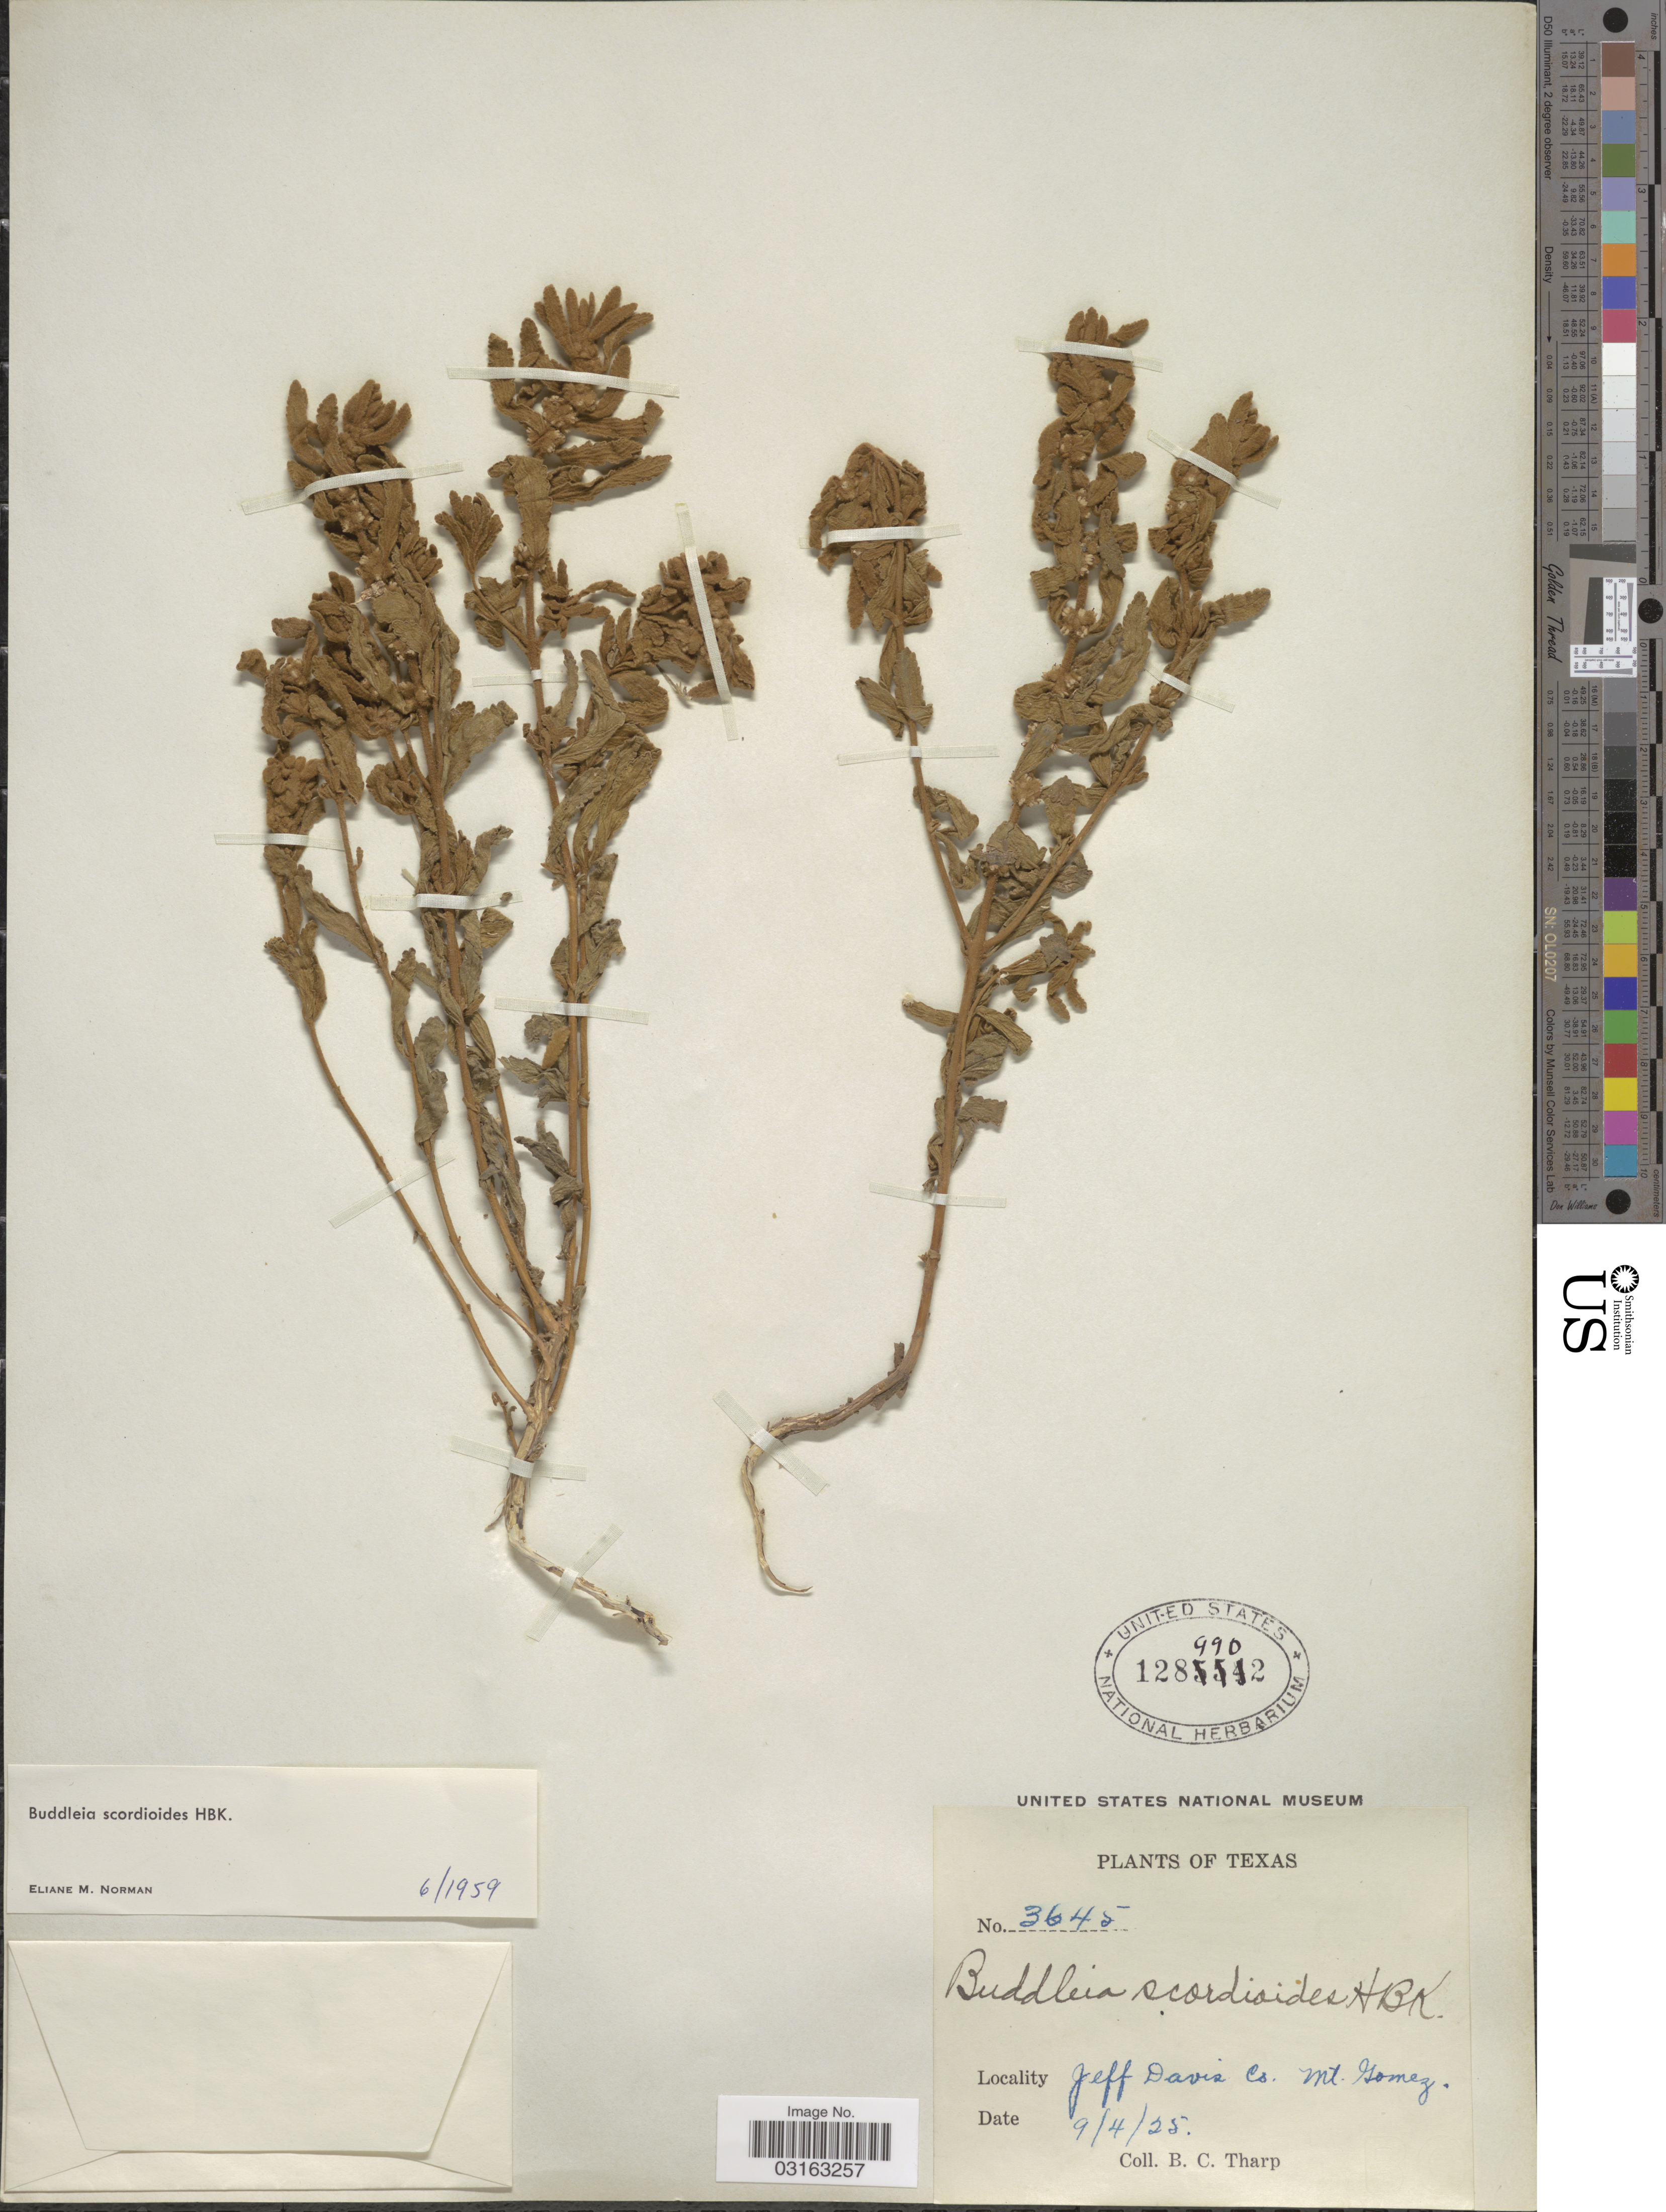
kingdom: Plantae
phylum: Tracheophyta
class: Magnoliopsida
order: Lamiales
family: Scrophulariaceae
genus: Buddleja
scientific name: Buddleja scordioides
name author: Kunth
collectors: B. C. Tharp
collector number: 3645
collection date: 1925-09-04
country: United States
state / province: Texas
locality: Jeff Davis Co., Mt. Gomez.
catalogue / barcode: US 1289902